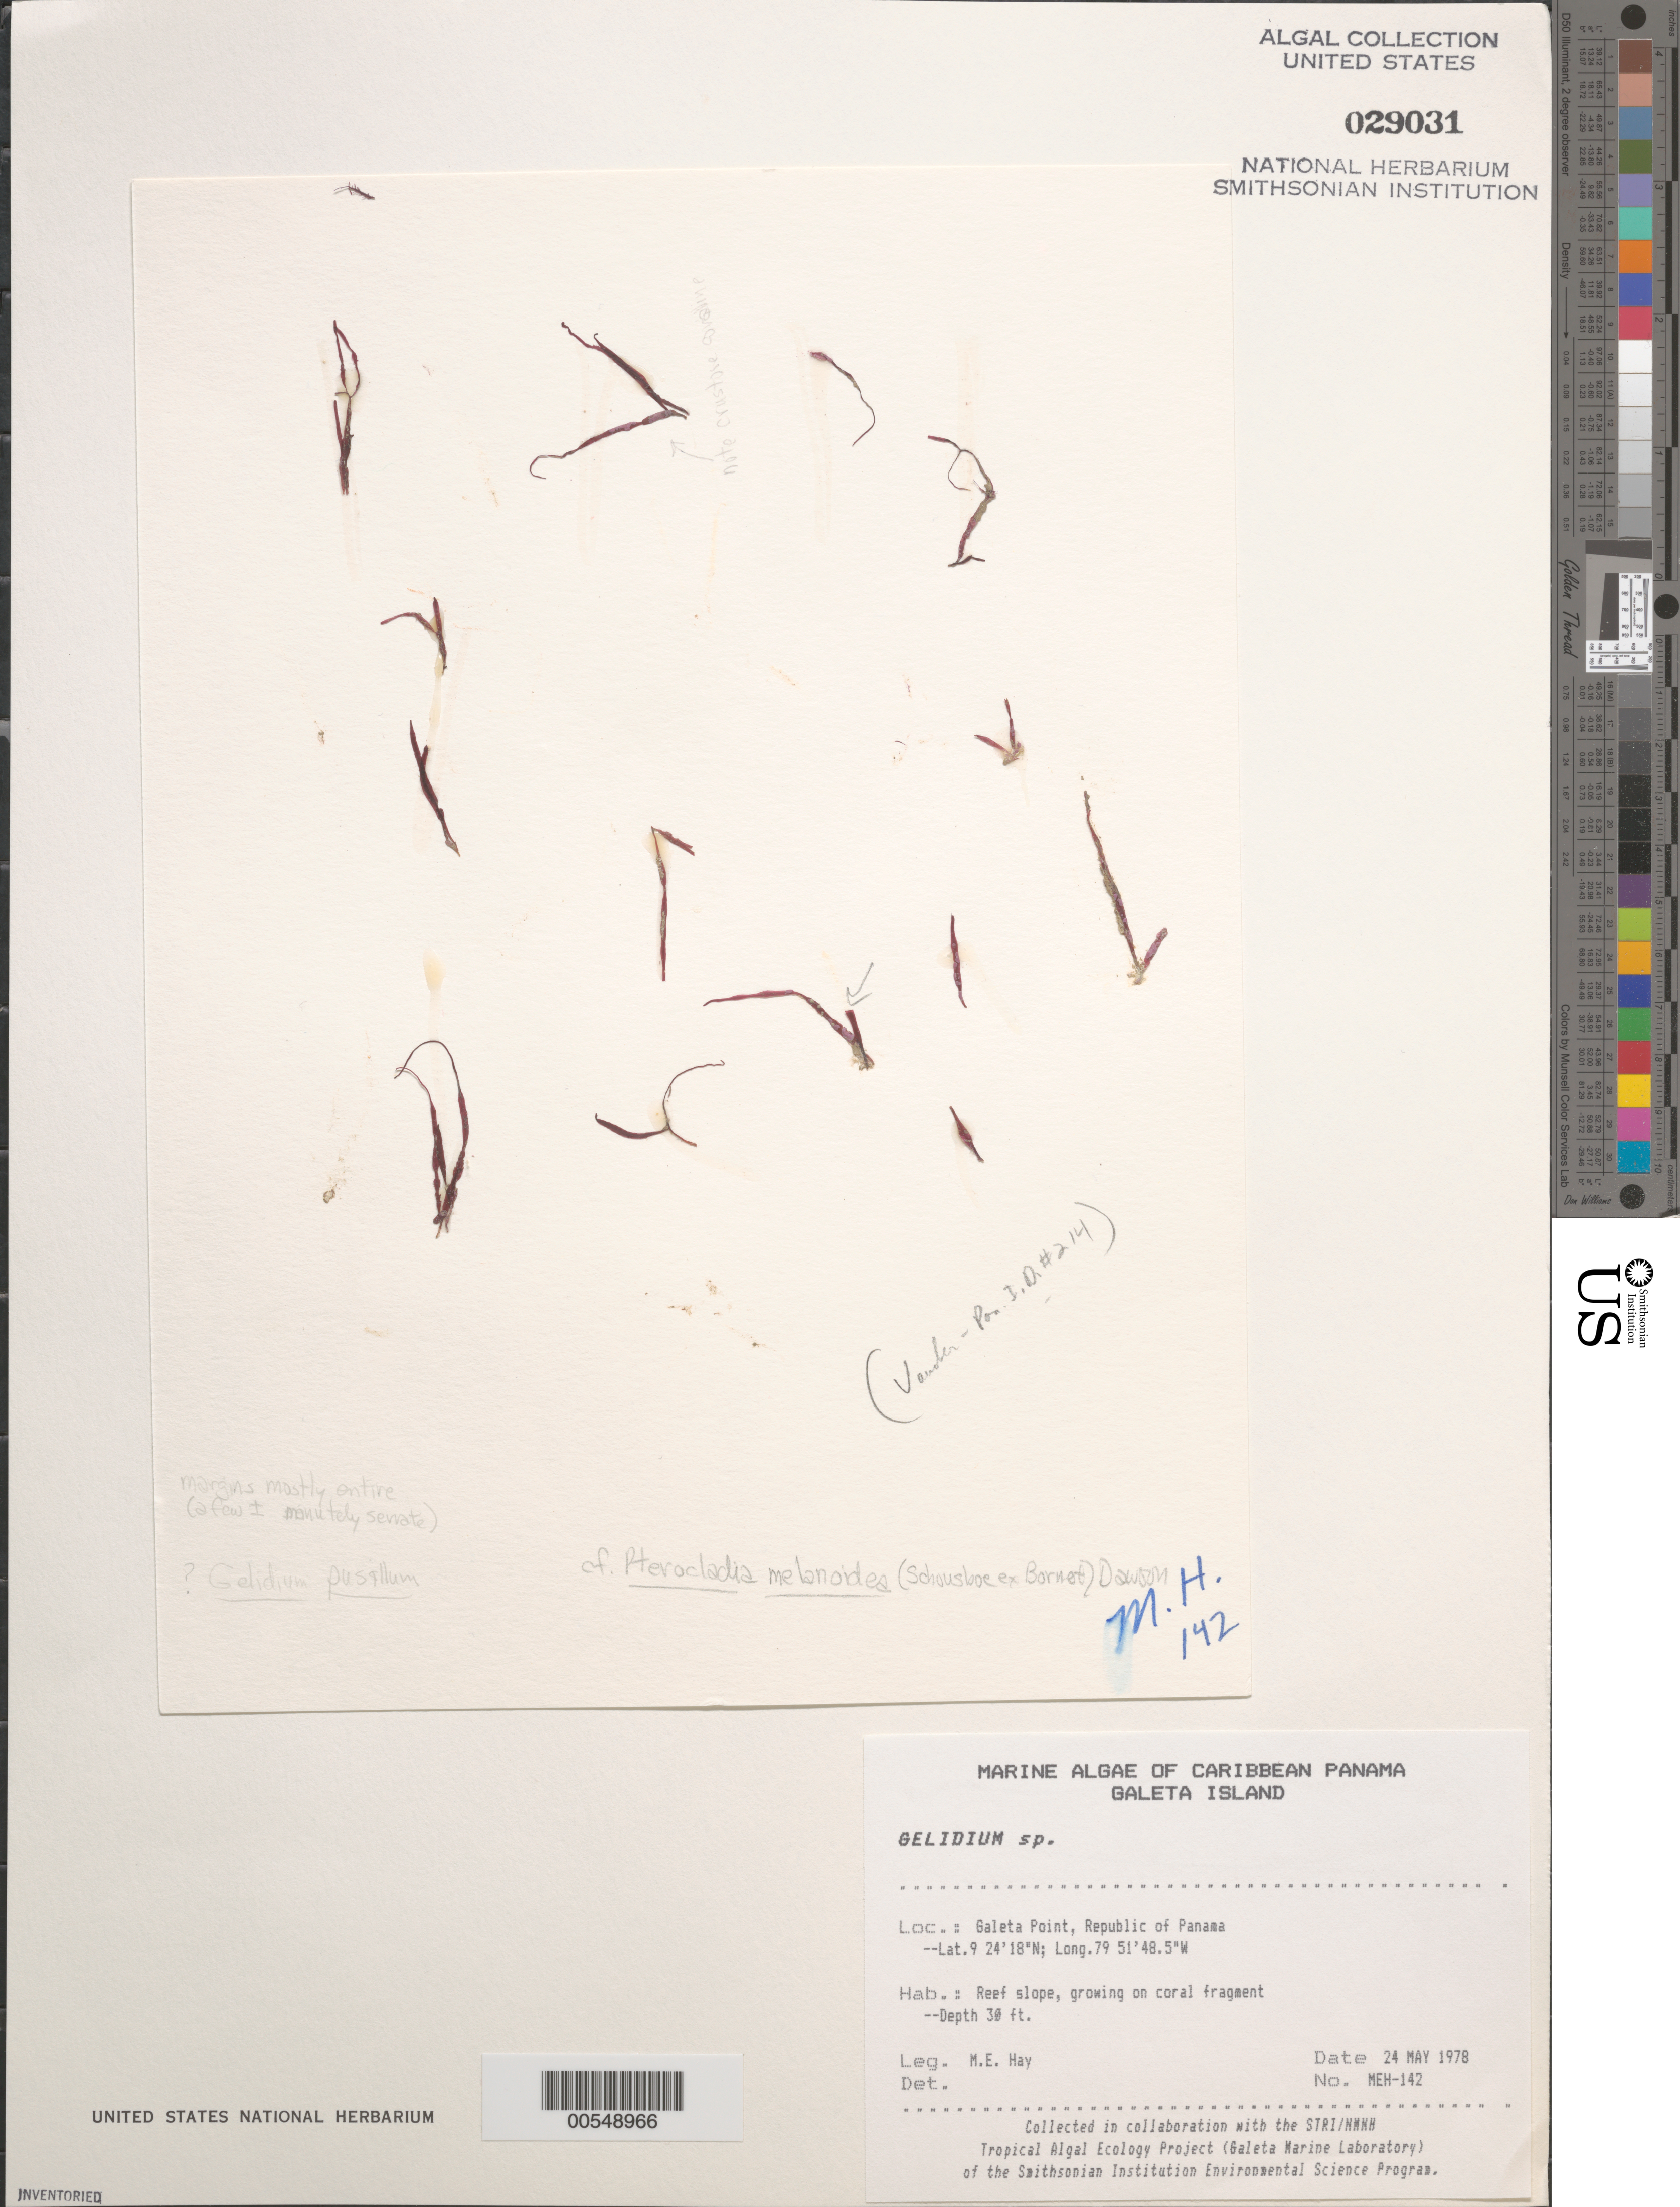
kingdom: Plantae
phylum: Rhodophyta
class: Florideophyceae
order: Gelidiales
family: Gelidiaceae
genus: Gelidium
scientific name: Gelidium sp.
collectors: M. E. Hay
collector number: MEH-142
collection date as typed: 24 May 1978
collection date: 1978-05-24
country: Panama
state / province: Colón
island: Galeta Island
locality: Galeta Point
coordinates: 9 24' 18" N, 79 51' 48.5" W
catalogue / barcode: US 29031